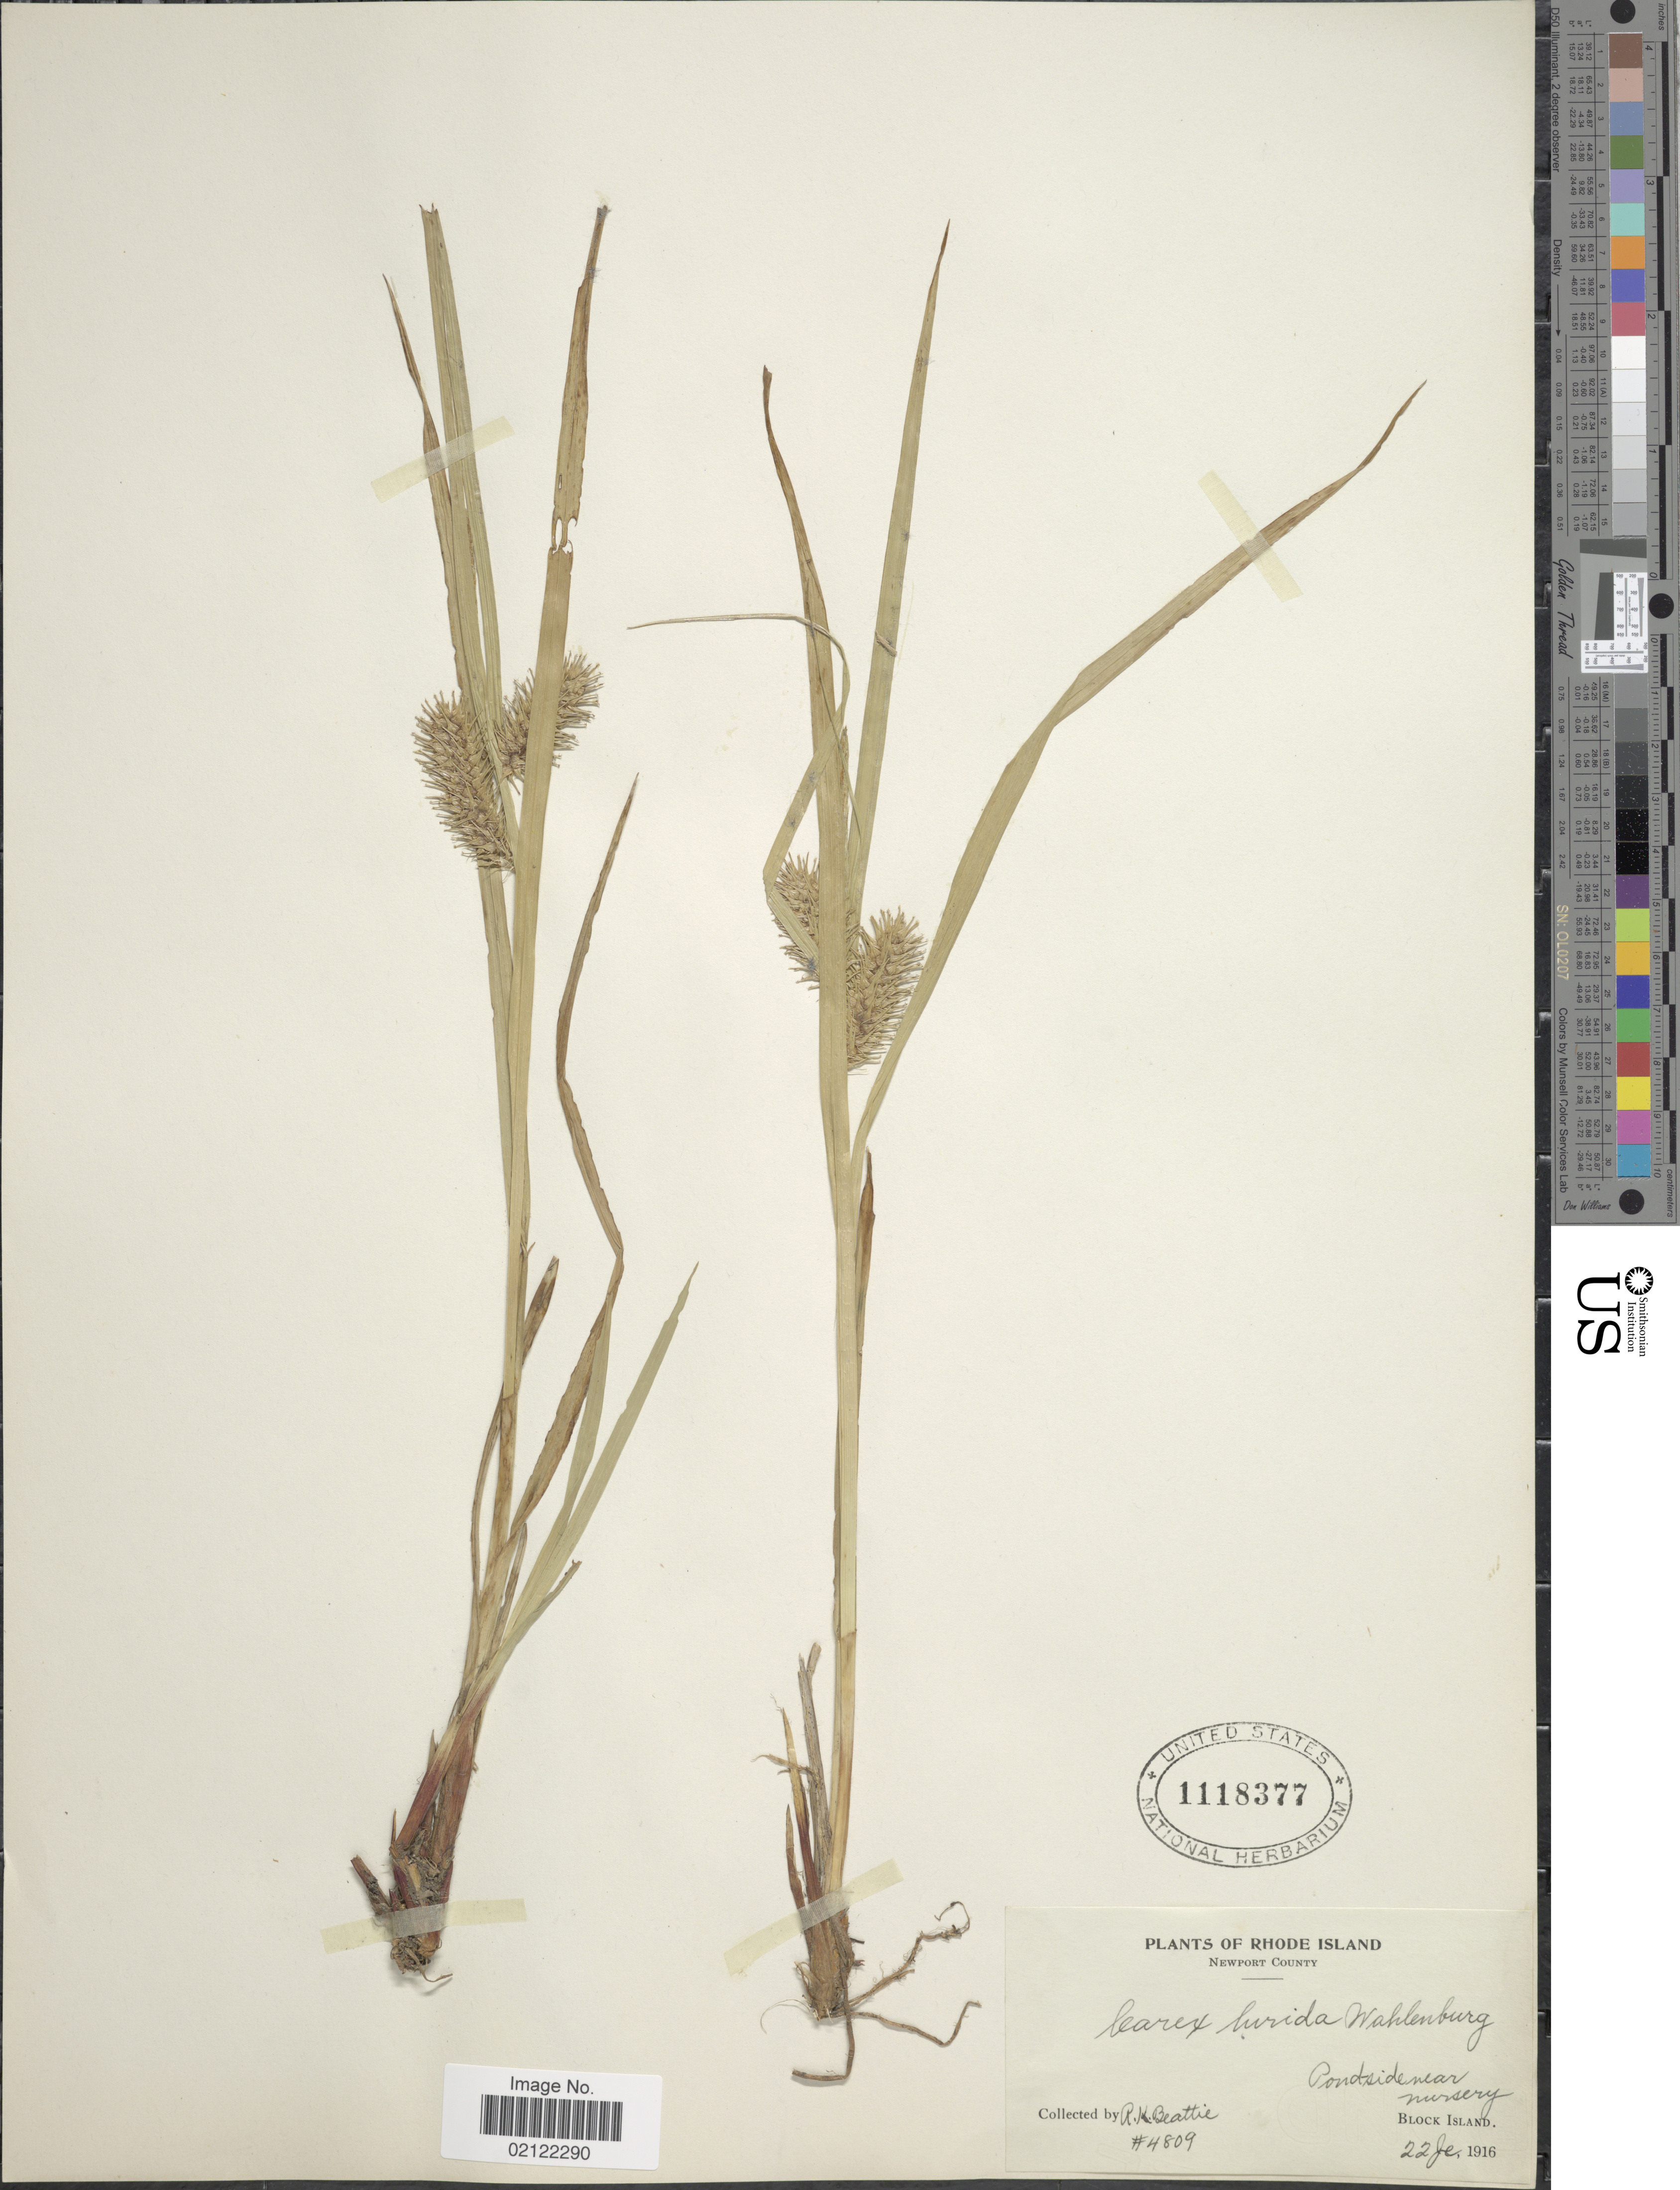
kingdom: Plantae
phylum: Tracheophyta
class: Liliopsida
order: Poales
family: Cyperaceae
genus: Carex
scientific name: Carex lurida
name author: Wahlenb.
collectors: R. K. Beattie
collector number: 4809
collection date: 1916-07-22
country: United States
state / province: Rhode Island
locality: Newport County. Pond-side near Nursery. Block Island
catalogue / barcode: US 1118377